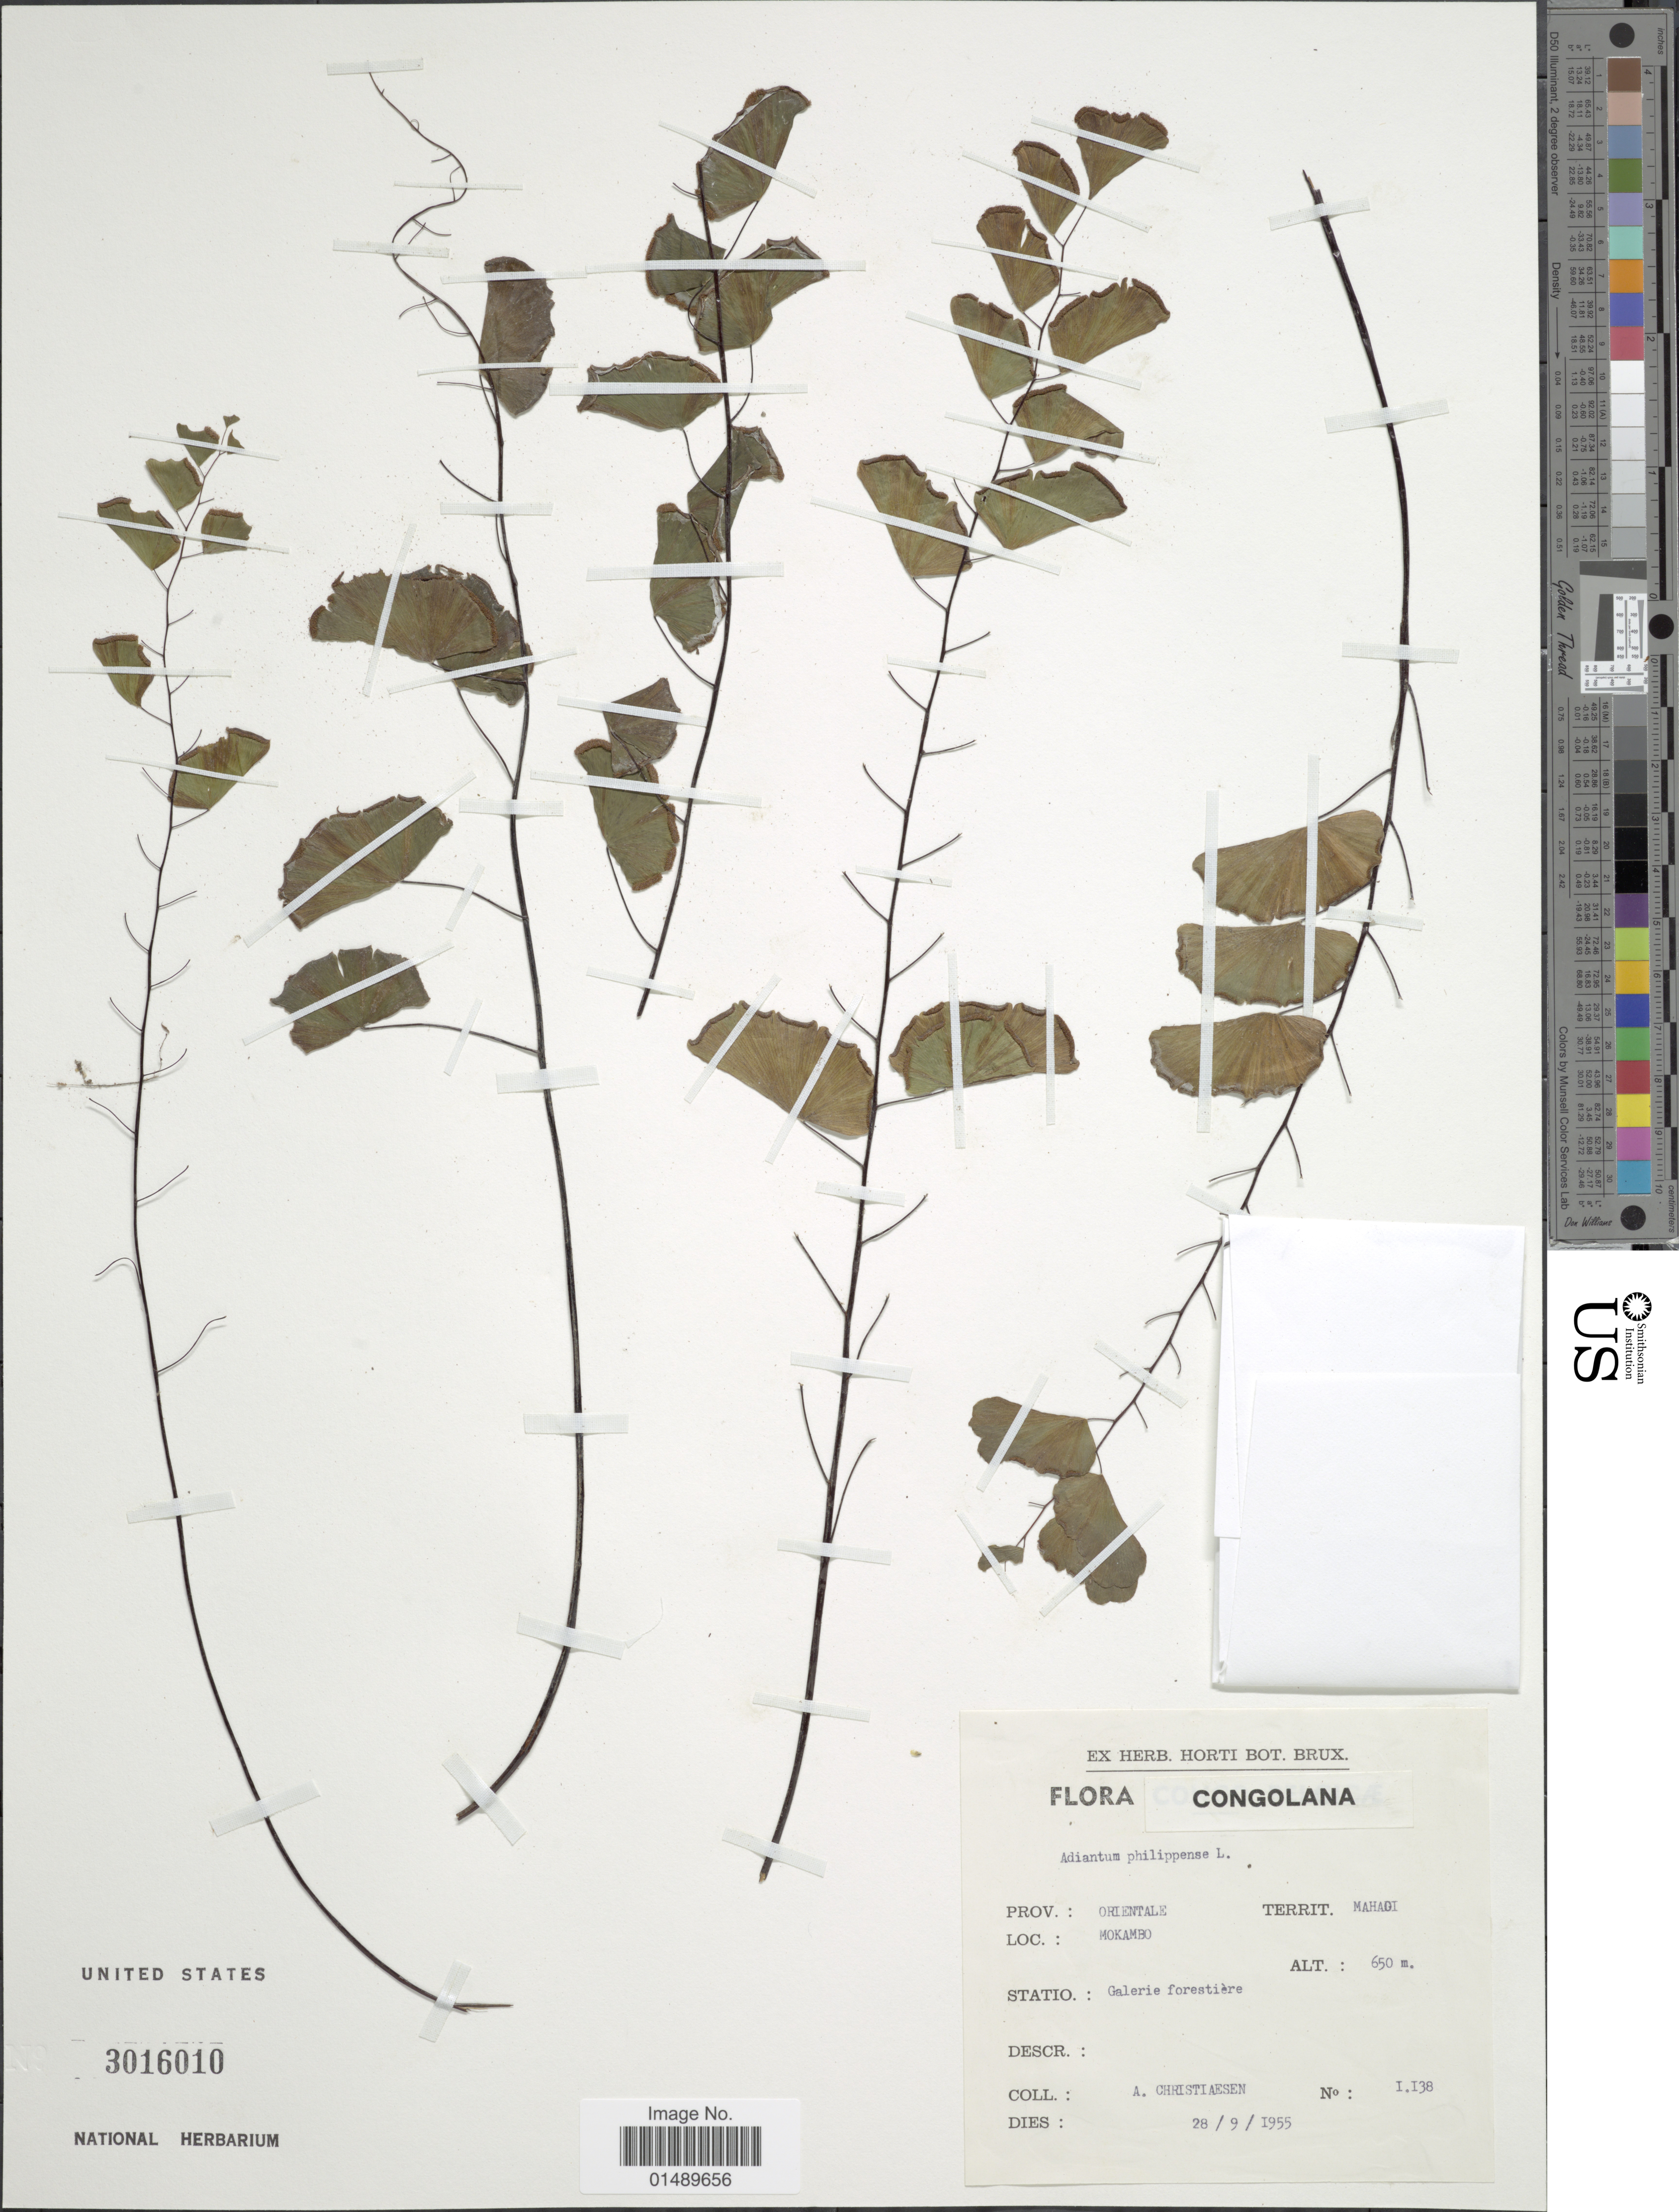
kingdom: Plantae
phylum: Tracheophyta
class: Polypodiopsida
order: Polypodiales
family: Pteridaceae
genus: Adiantum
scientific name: Adiantum philippense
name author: L.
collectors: A. Christiaensen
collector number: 1138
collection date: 1955-09-28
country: Congo, Democratic Republic of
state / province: Ituri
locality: Congolana, Territ. Mahagi, Mokambo.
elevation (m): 650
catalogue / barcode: US 3016010